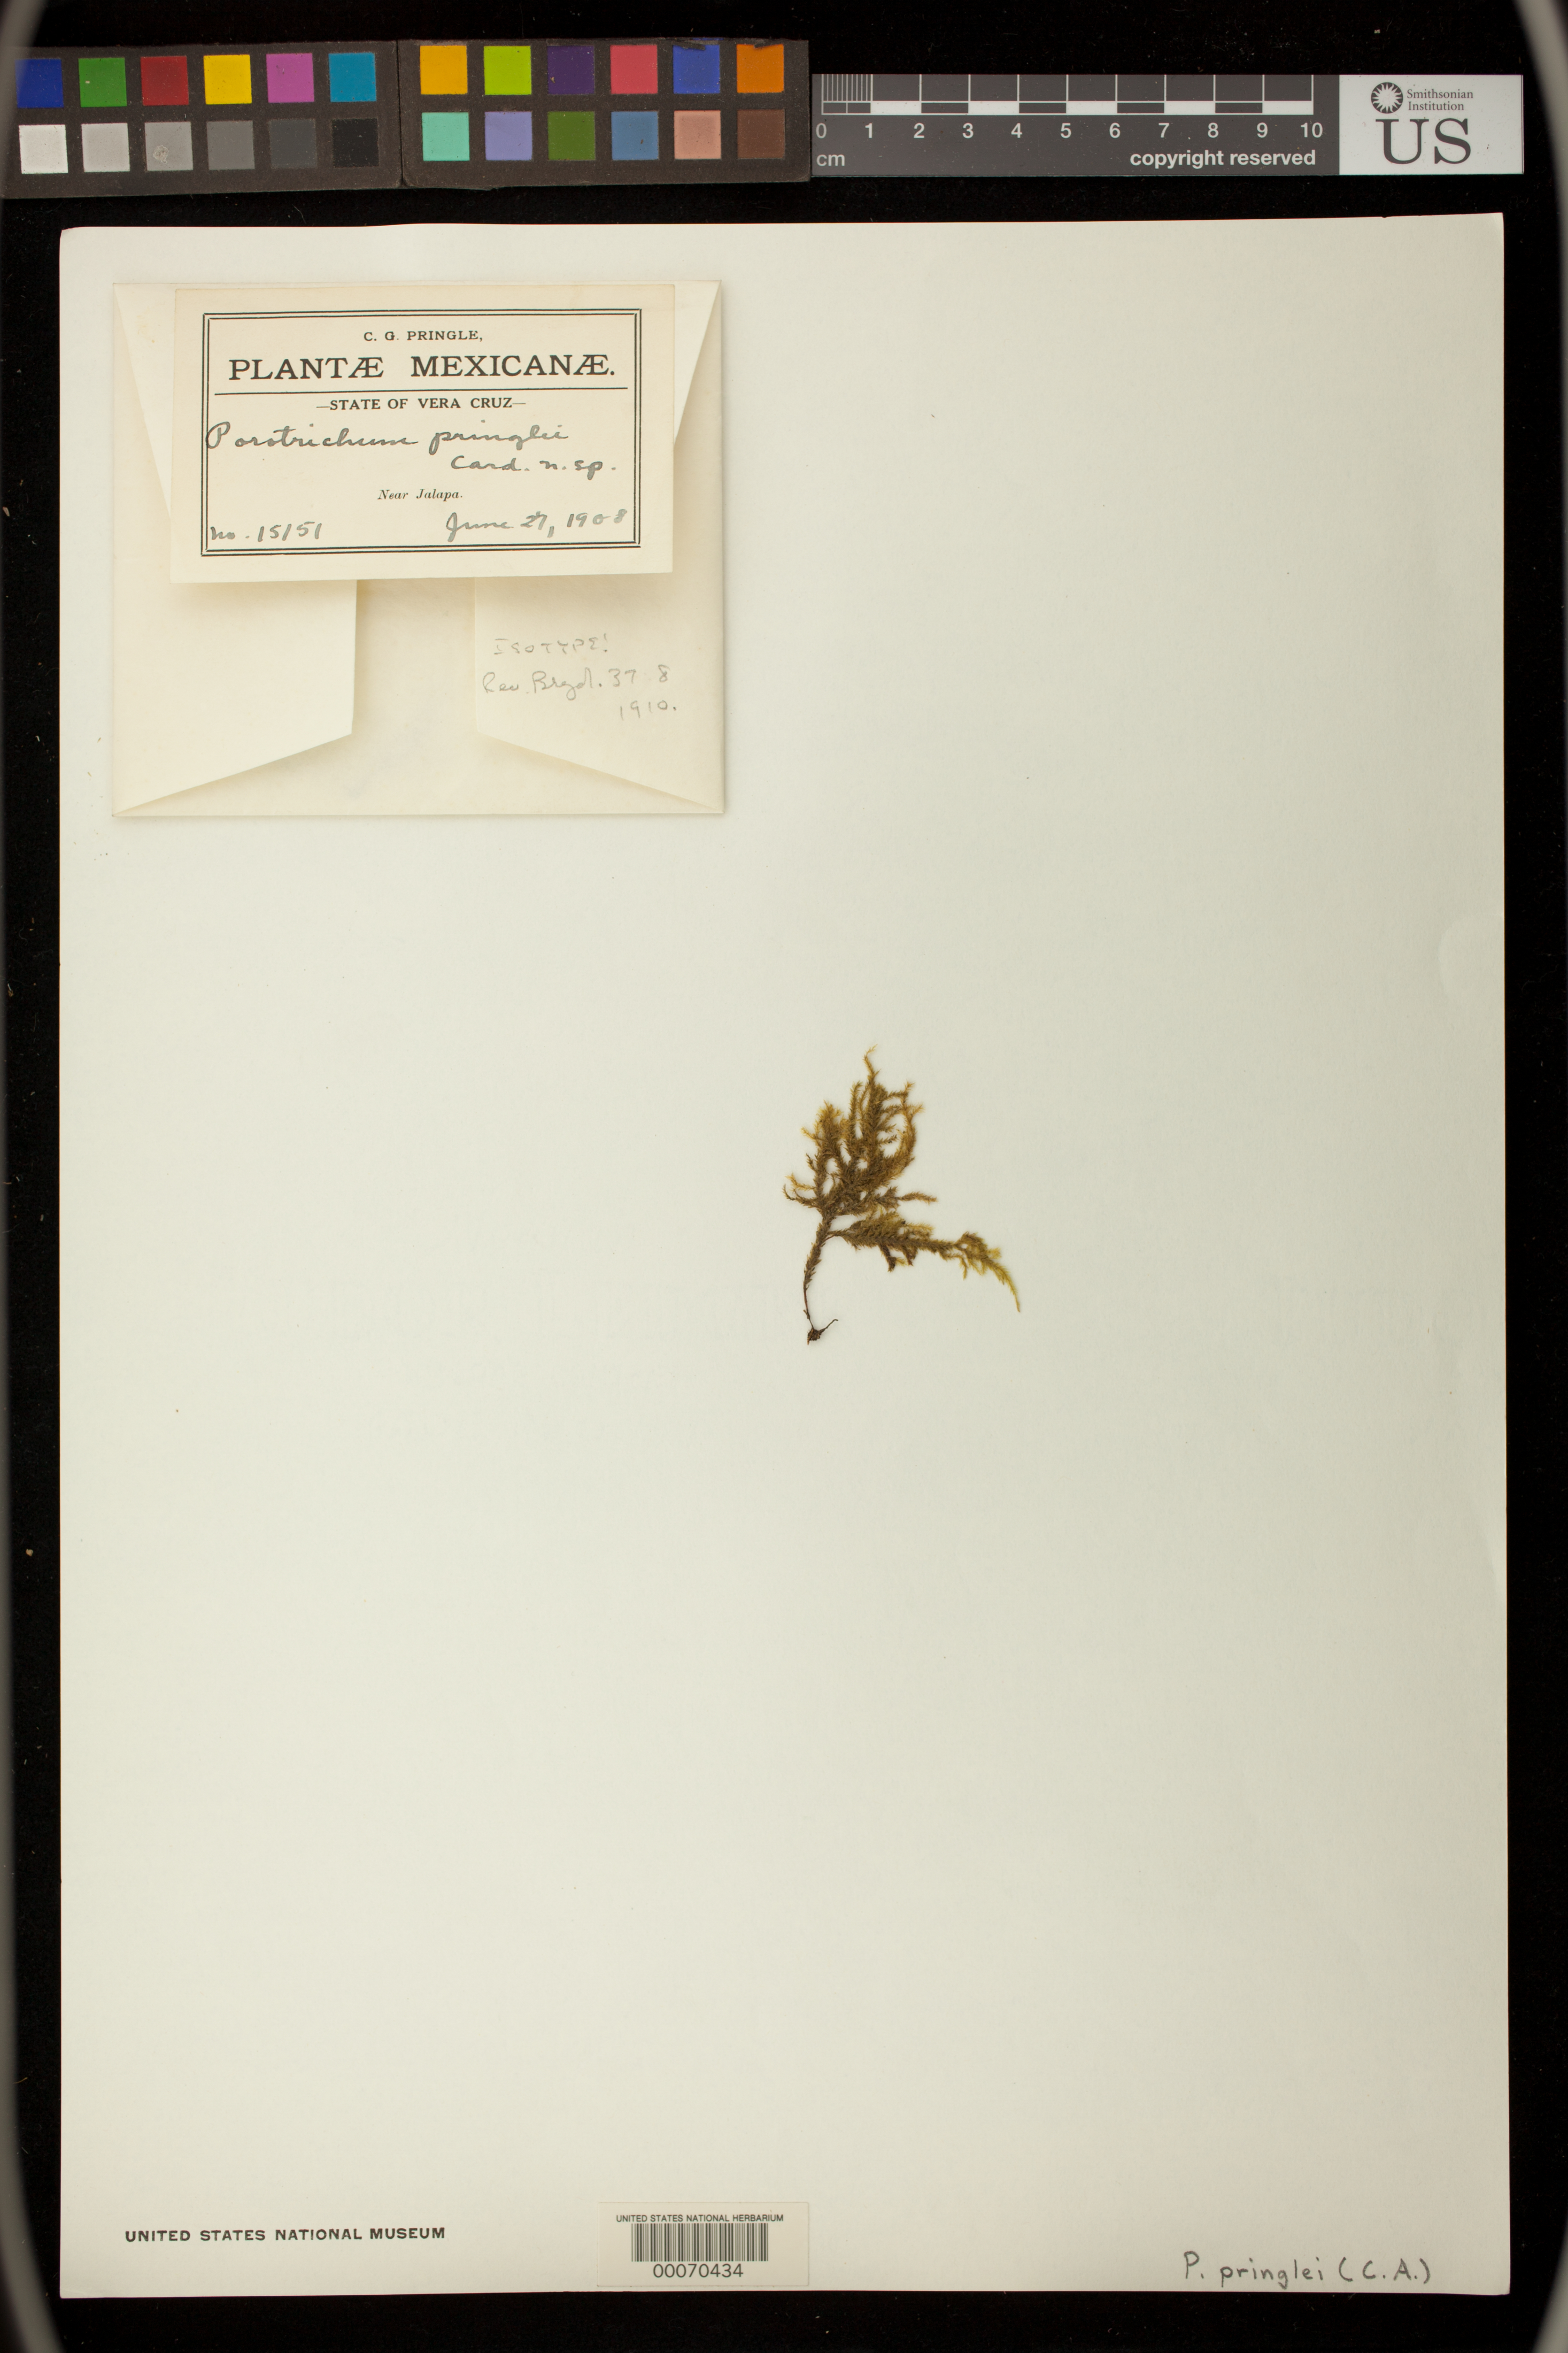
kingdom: Plantae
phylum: Bryophyta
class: Bryopsida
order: Hypnales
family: Neckeraceae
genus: Porotrichum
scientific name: Porotrichum pringlei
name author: Cardot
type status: Isotype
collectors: C. G. Pringle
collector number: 15151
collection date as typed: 27 Jun 1908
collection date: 1908-06-27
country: Mexico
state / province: Veracruz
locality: Near Jalapa.